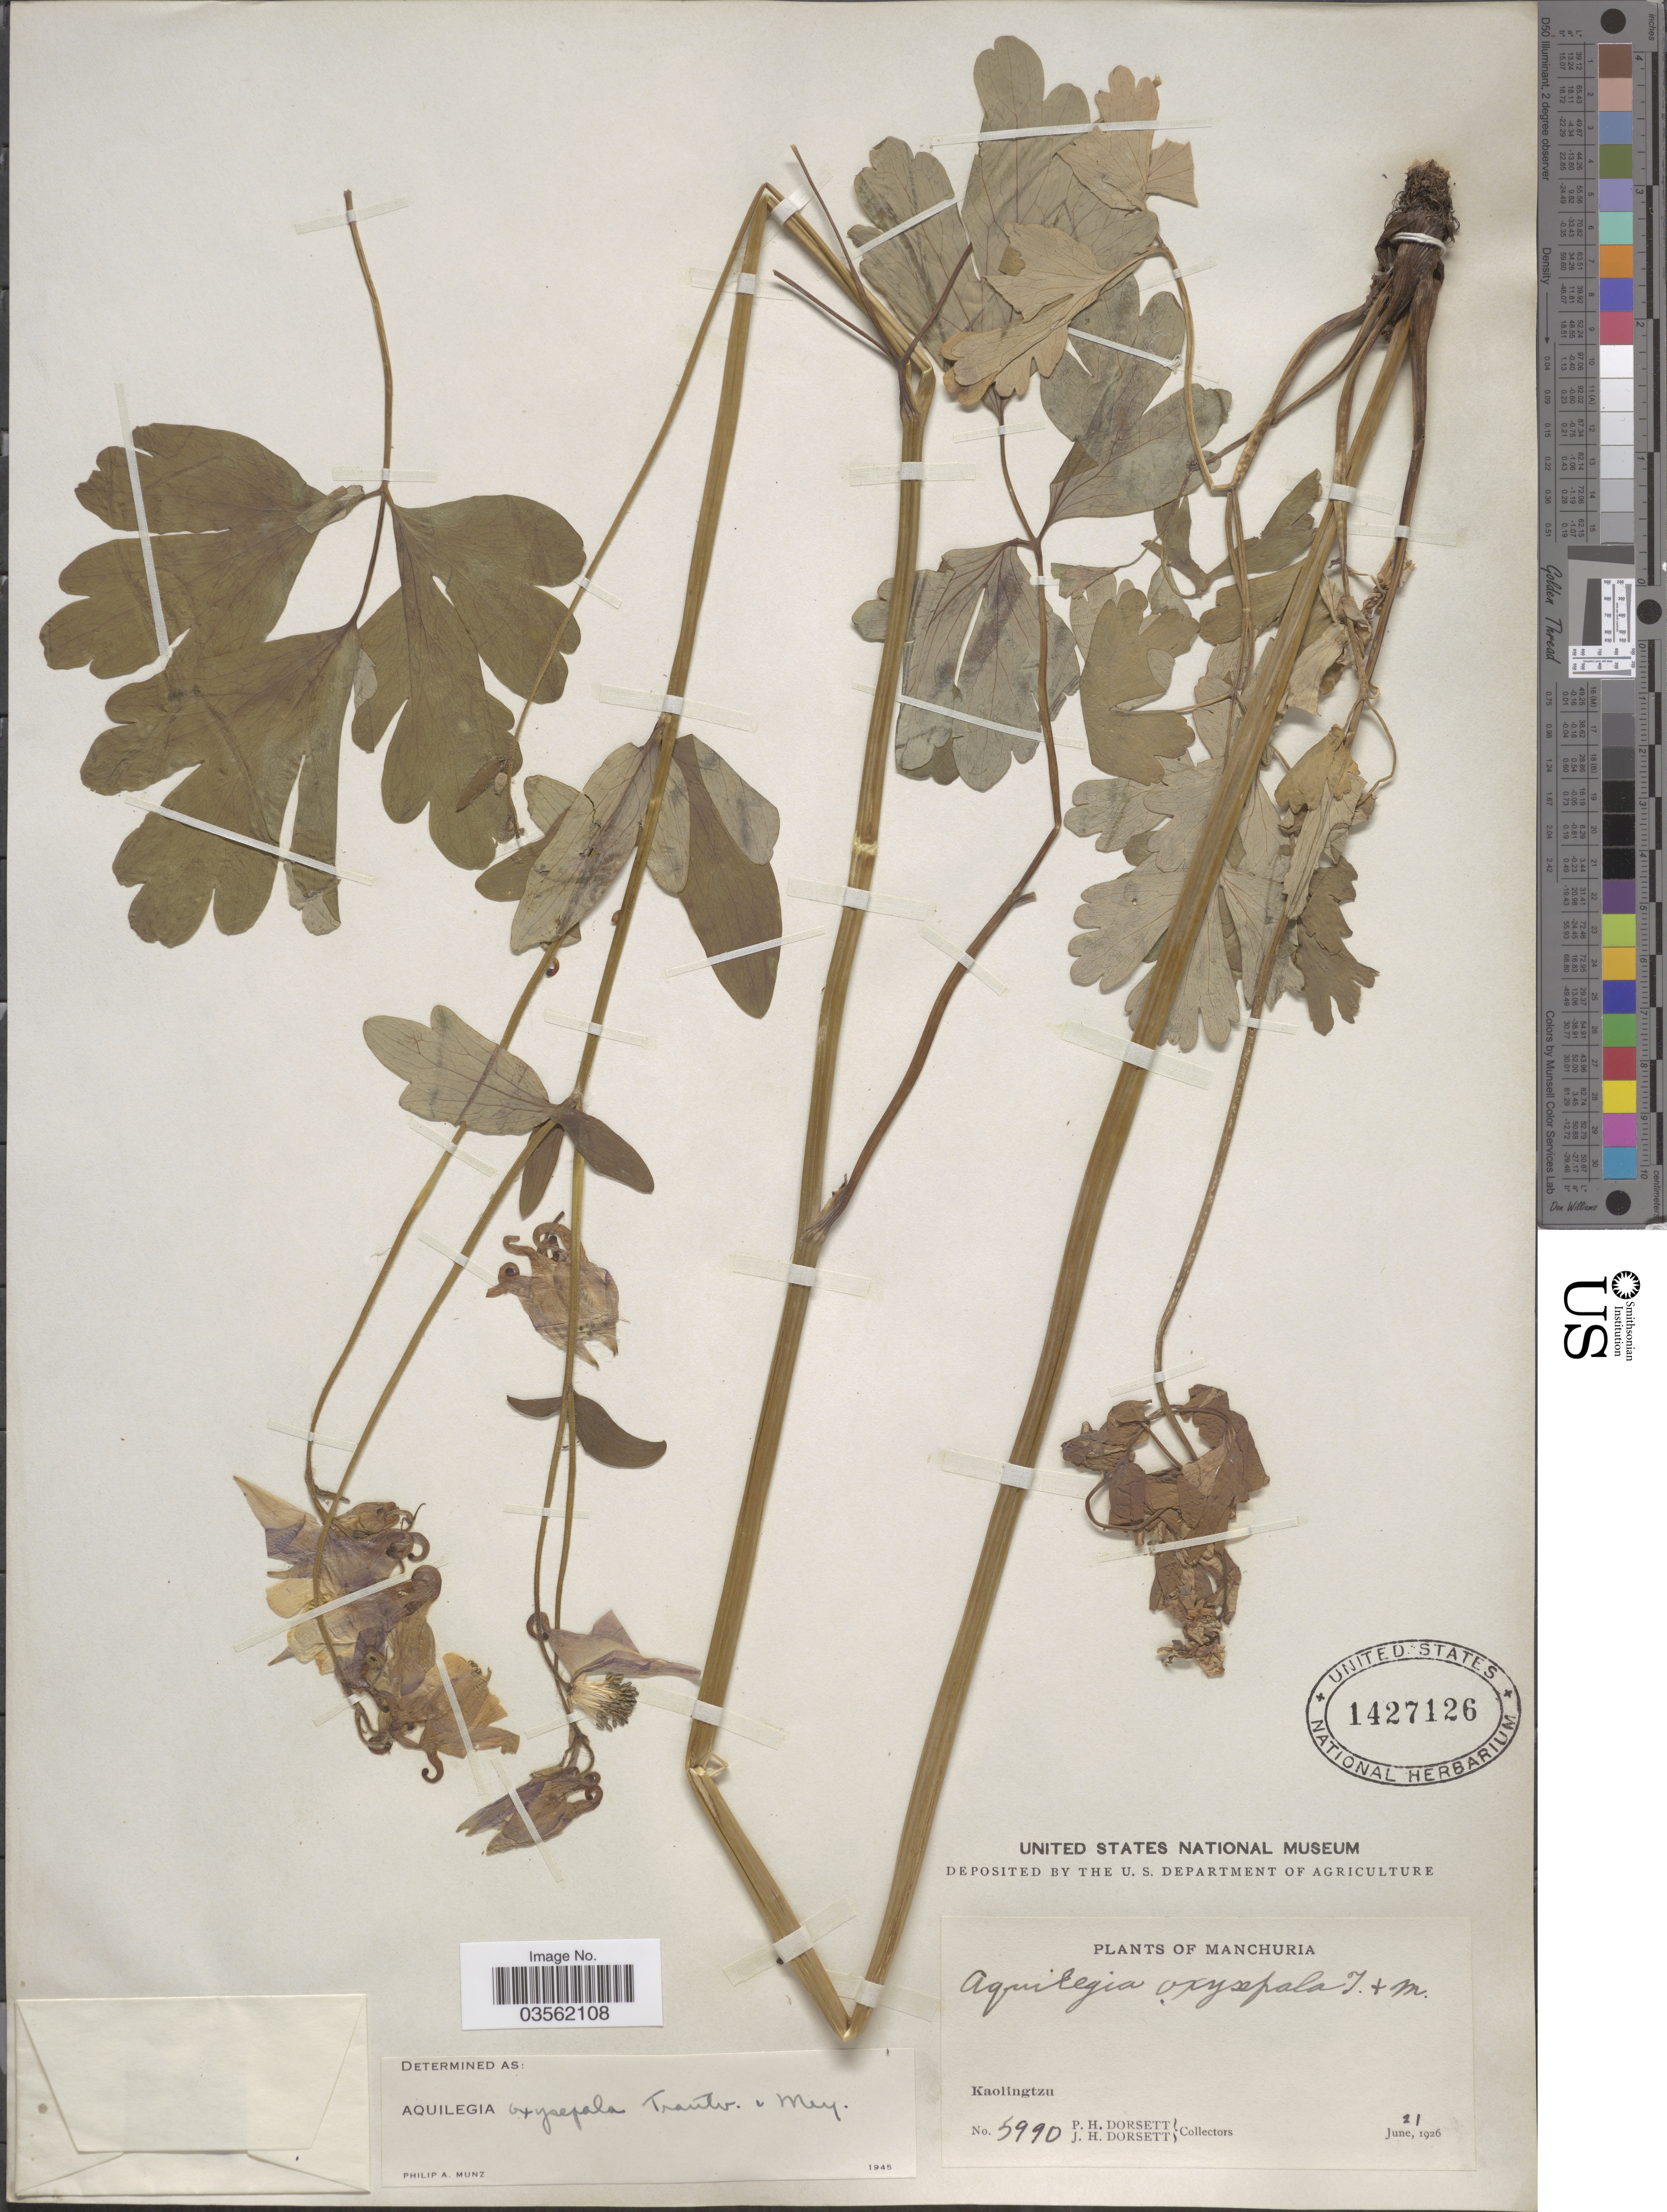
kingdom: Plantae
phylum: Tracheophyta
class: Magnoliopsida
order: Ranunculales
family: Ranunculaceae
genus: Aquilegia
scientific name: Aquilegia oxysepala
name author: Trautv. & C.A. Mey.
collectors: P. H. Dorsett & J. Dorsett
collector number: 5990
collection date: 1926-06-21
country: China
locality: Manchuria. Kaolingtzu.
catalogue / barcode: US 1427126